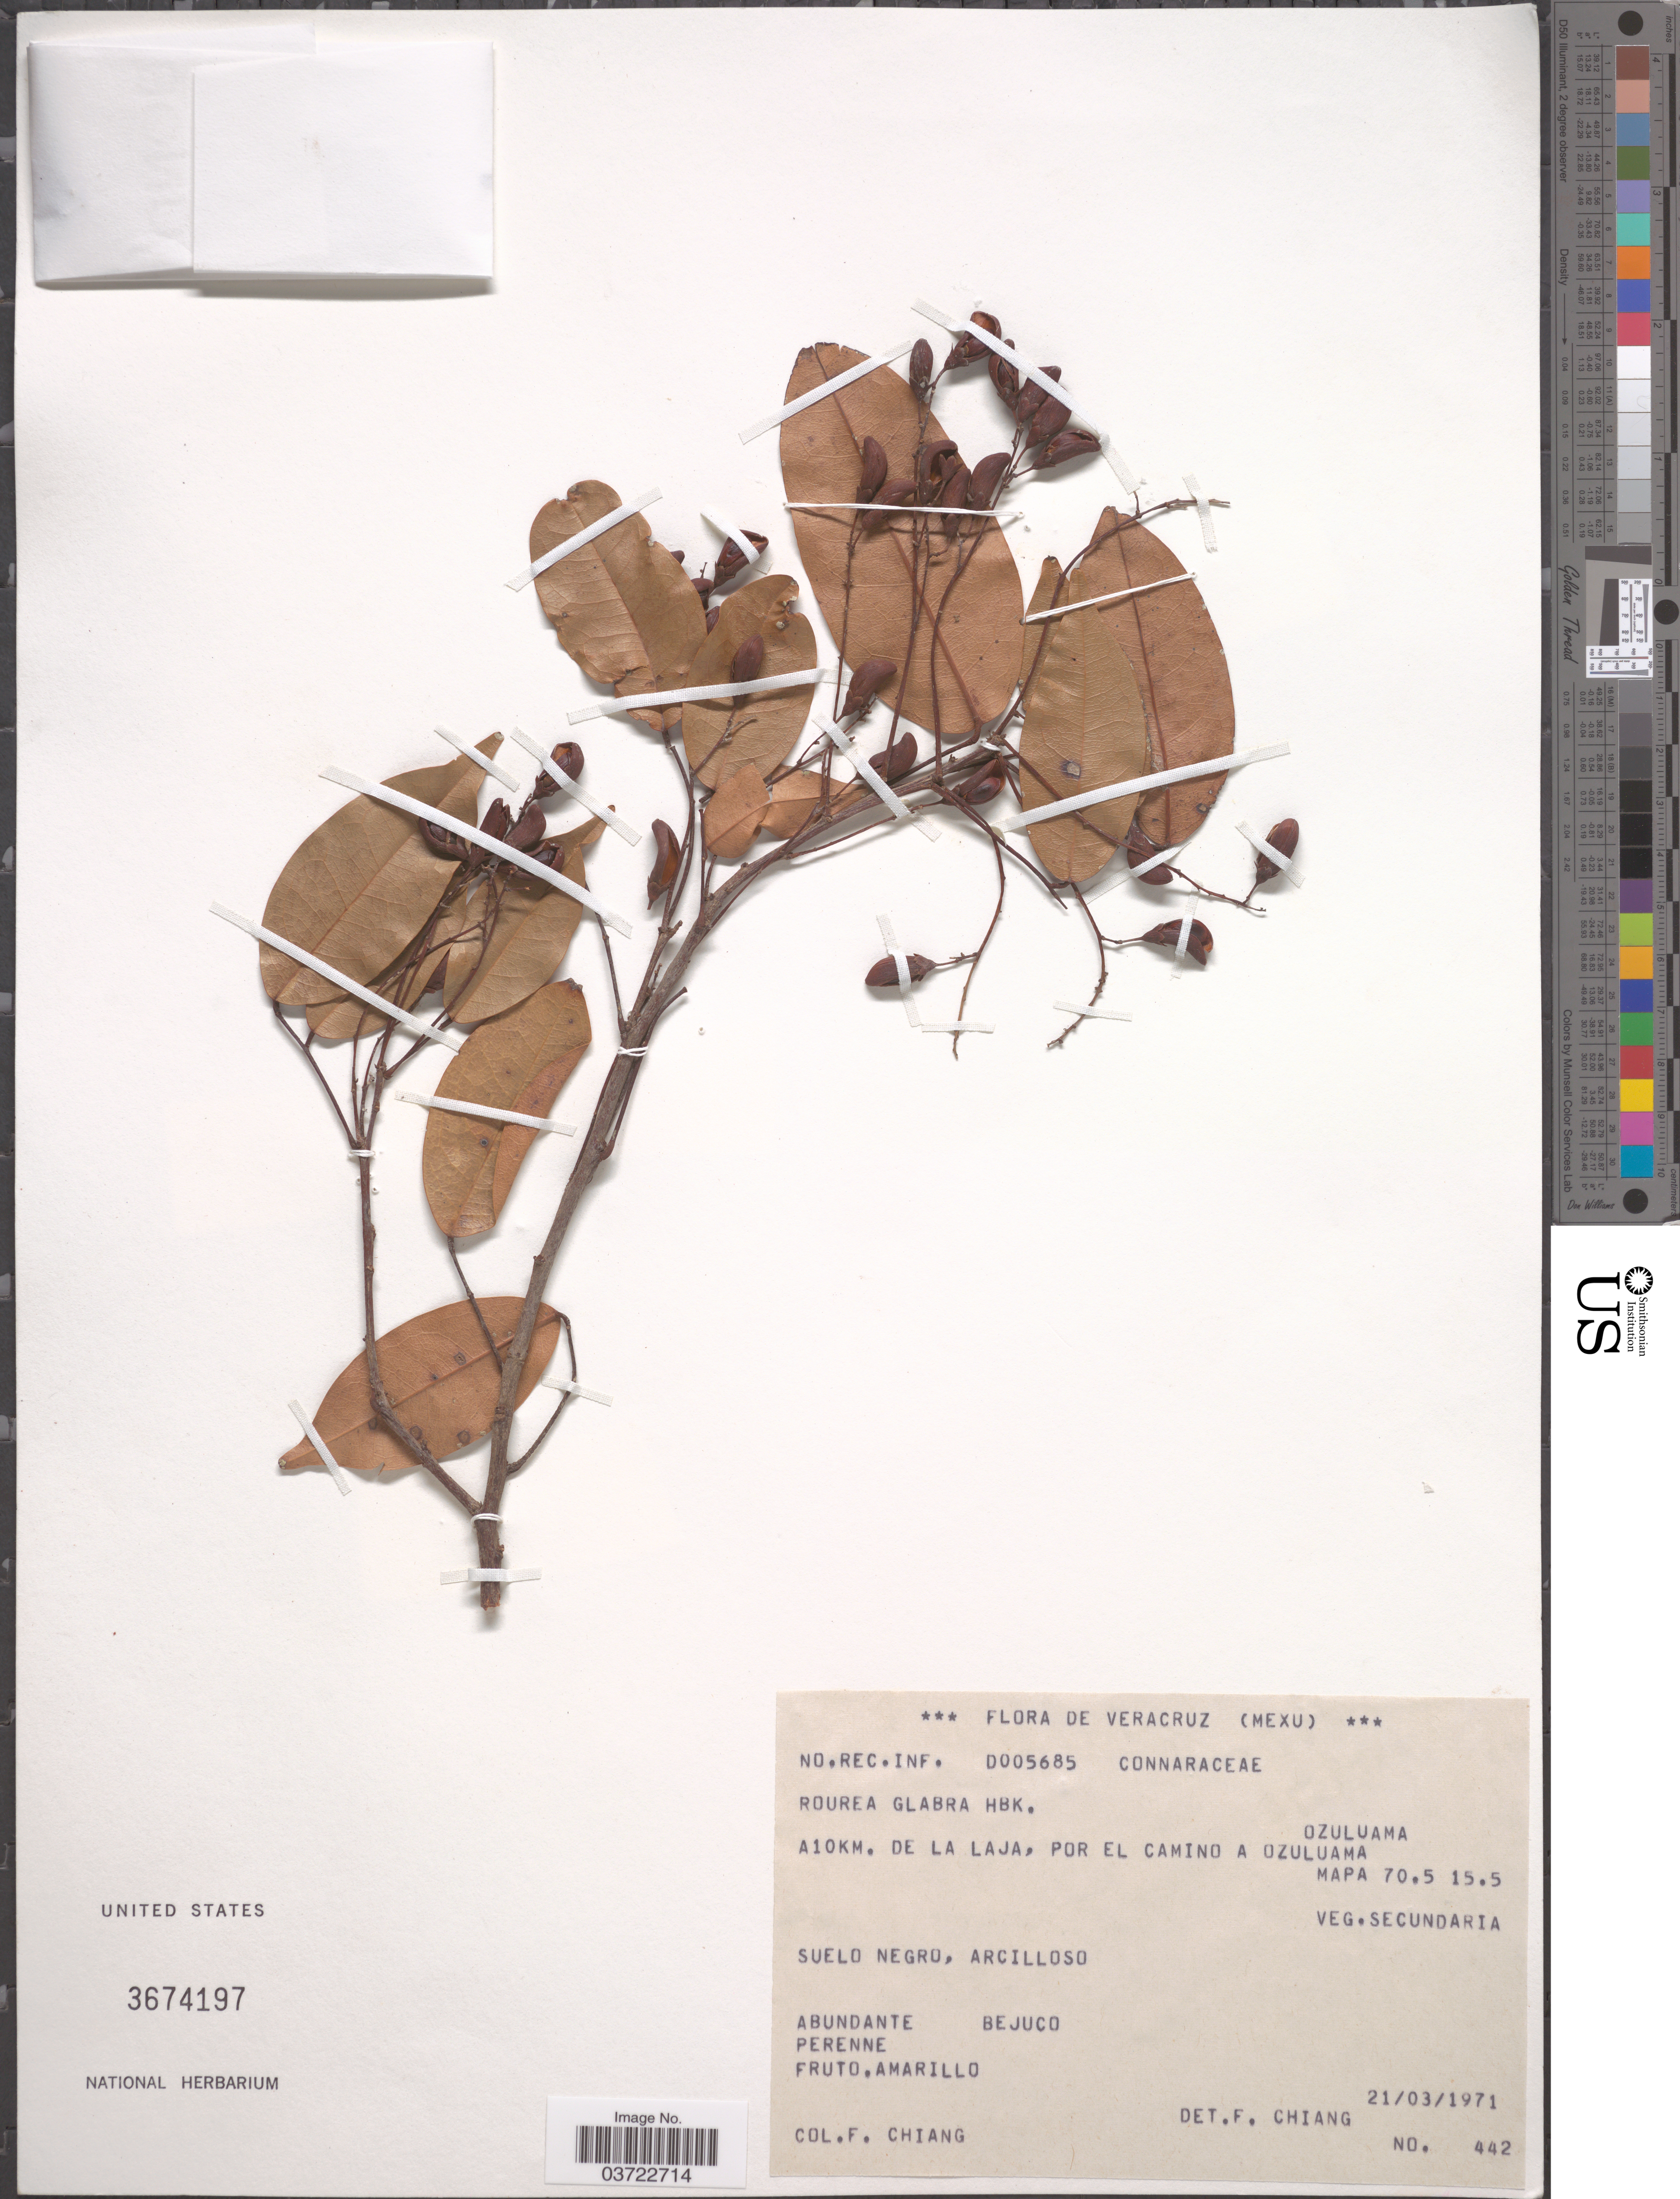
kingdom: Plantae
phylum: Tracheophyta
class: Magnoliopsida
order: Oxalidales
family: Connaraceae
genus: Rourea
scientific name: Rourea glabra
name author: Kunth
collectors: F. Chiang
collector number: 442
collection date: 1971-03-21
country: Mexico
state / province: Veracruz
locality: Veracruz. A10KM. de La Laja, por El Camino a Ozuluama, Mapa 70.5 15.5.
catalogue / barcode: US 3674197